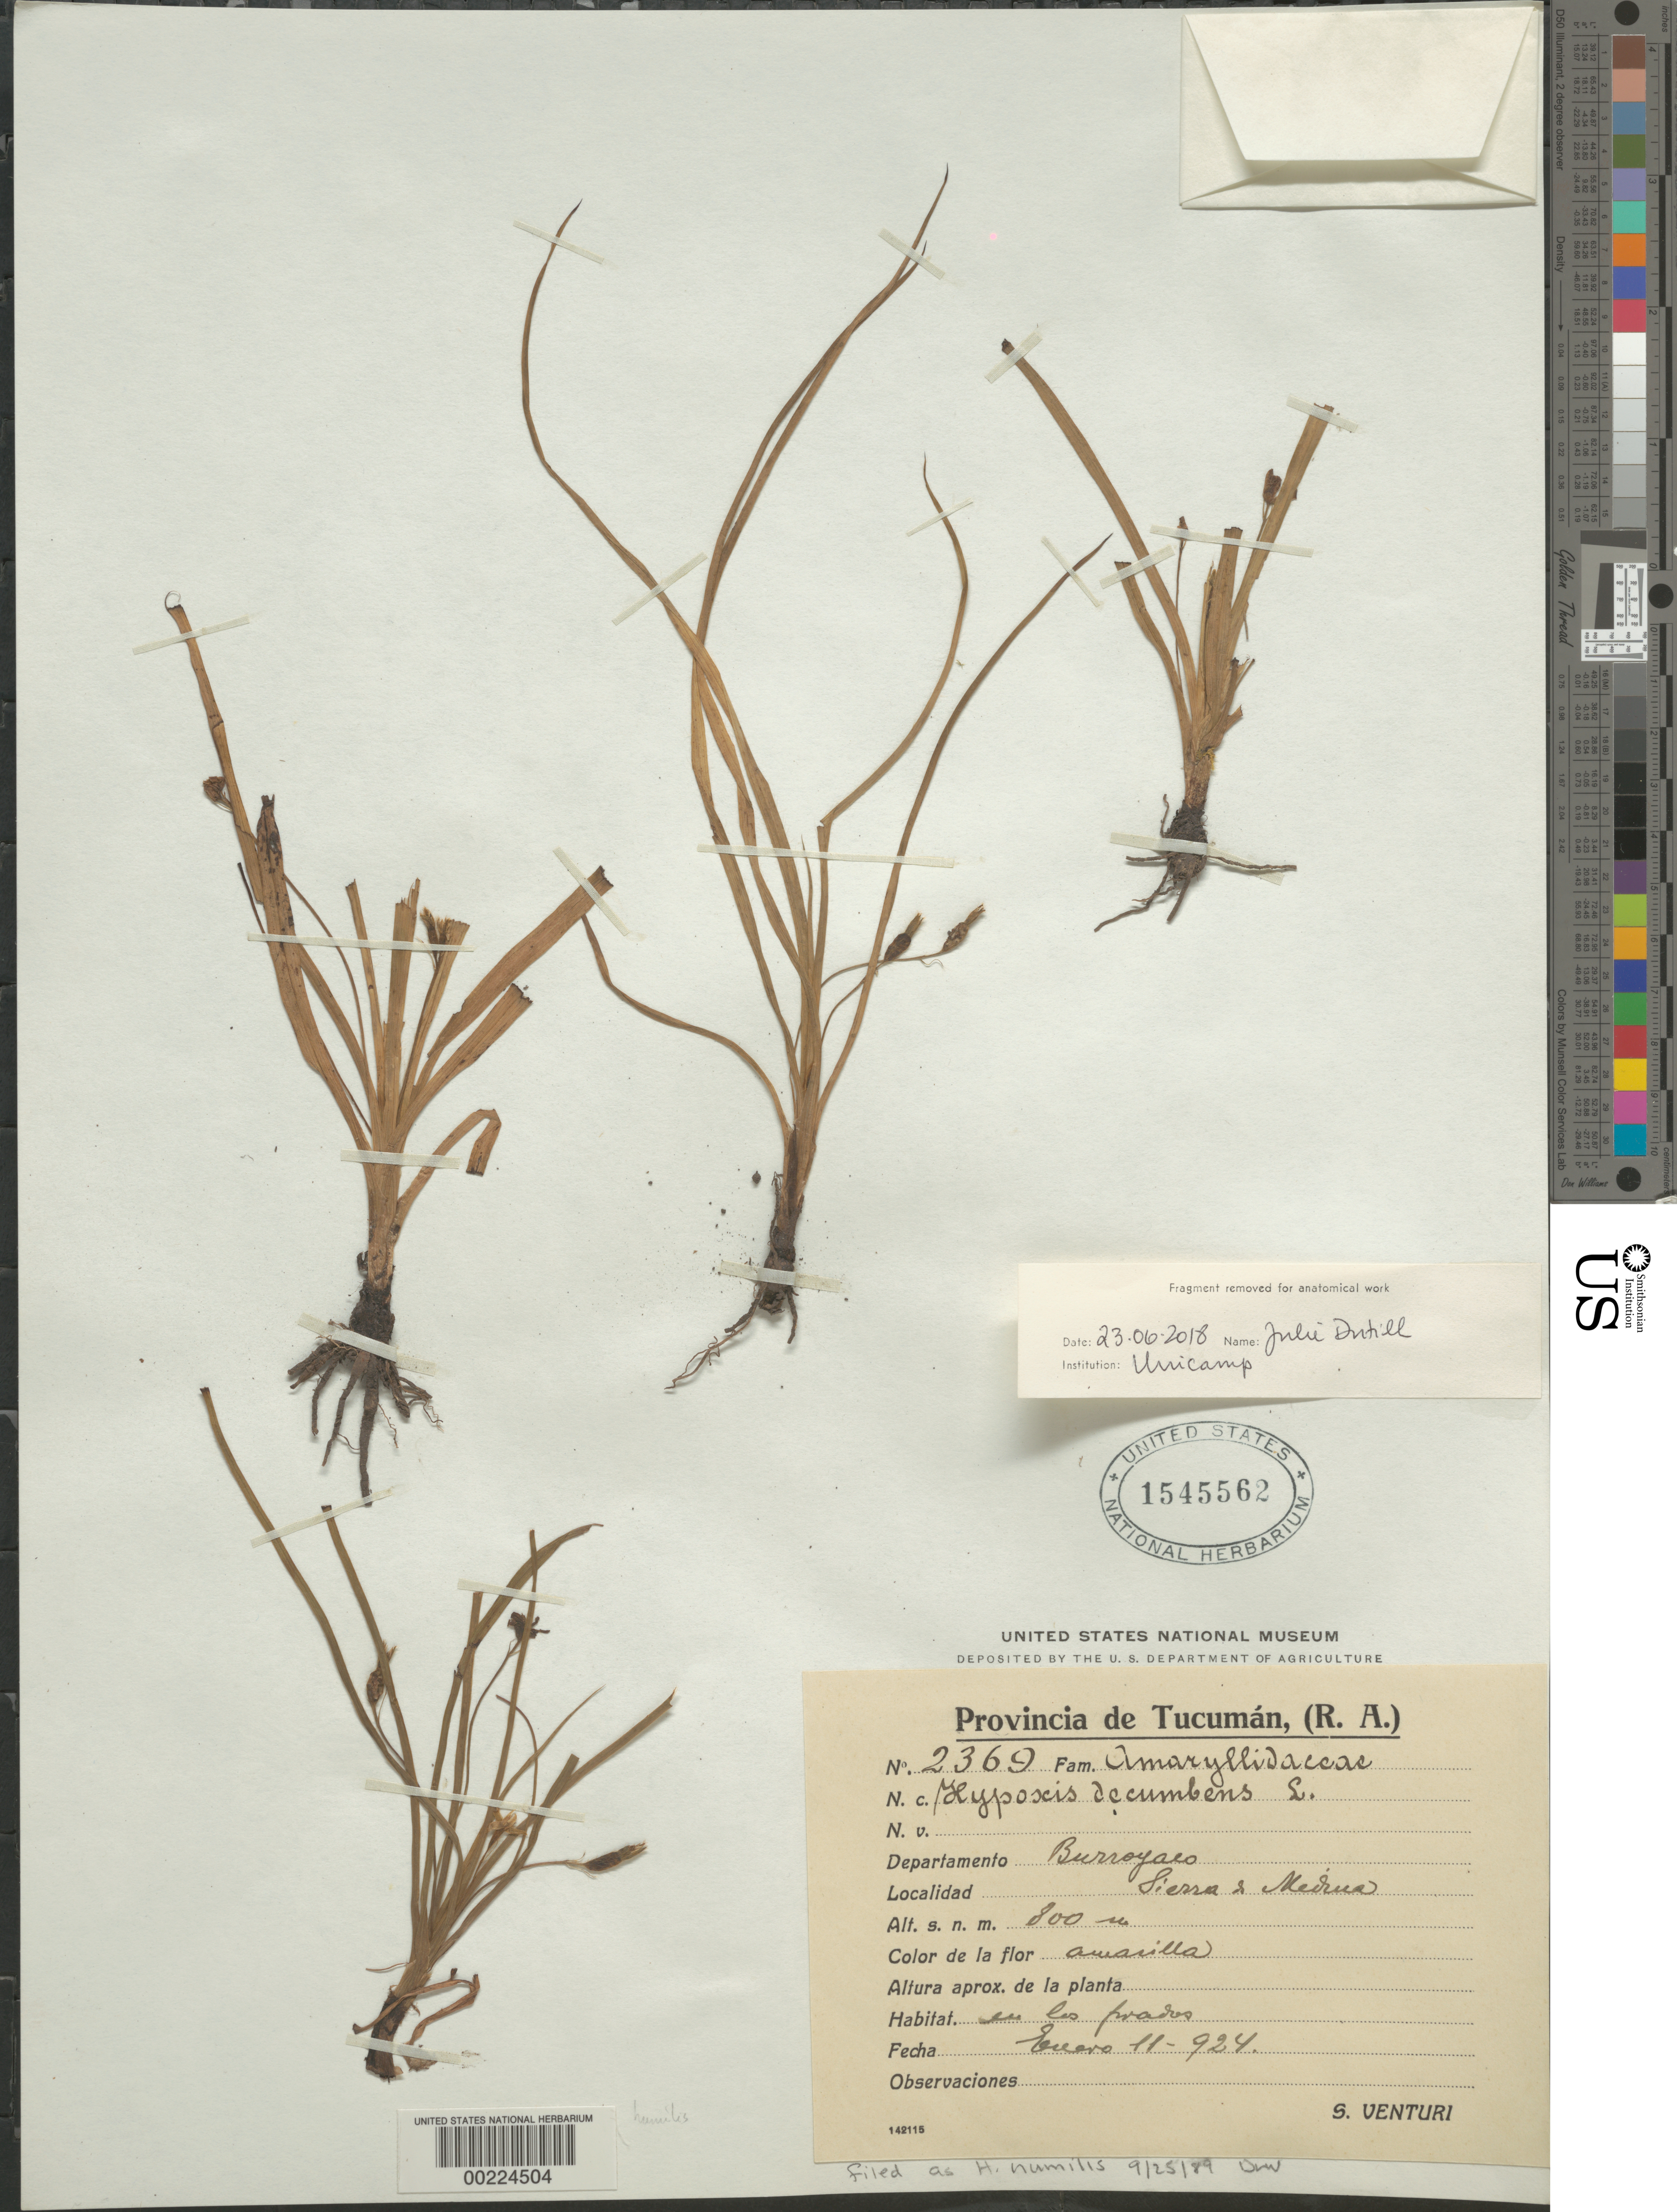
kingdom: Plantae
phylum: Tracheophyta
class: Liliopsida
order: Asparagales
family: Hypoxidaceae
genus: Hypoxis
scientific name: Hypoxis humilis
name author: Tharp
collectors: S. Venturi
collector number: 2369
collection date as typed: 11 Jan 1924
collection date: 1924-01-11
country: Argentina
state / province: Tucumán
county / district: Burruyaco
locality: Sierra Medina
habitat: Field / meadow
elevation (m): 800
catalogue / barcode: US 1545562